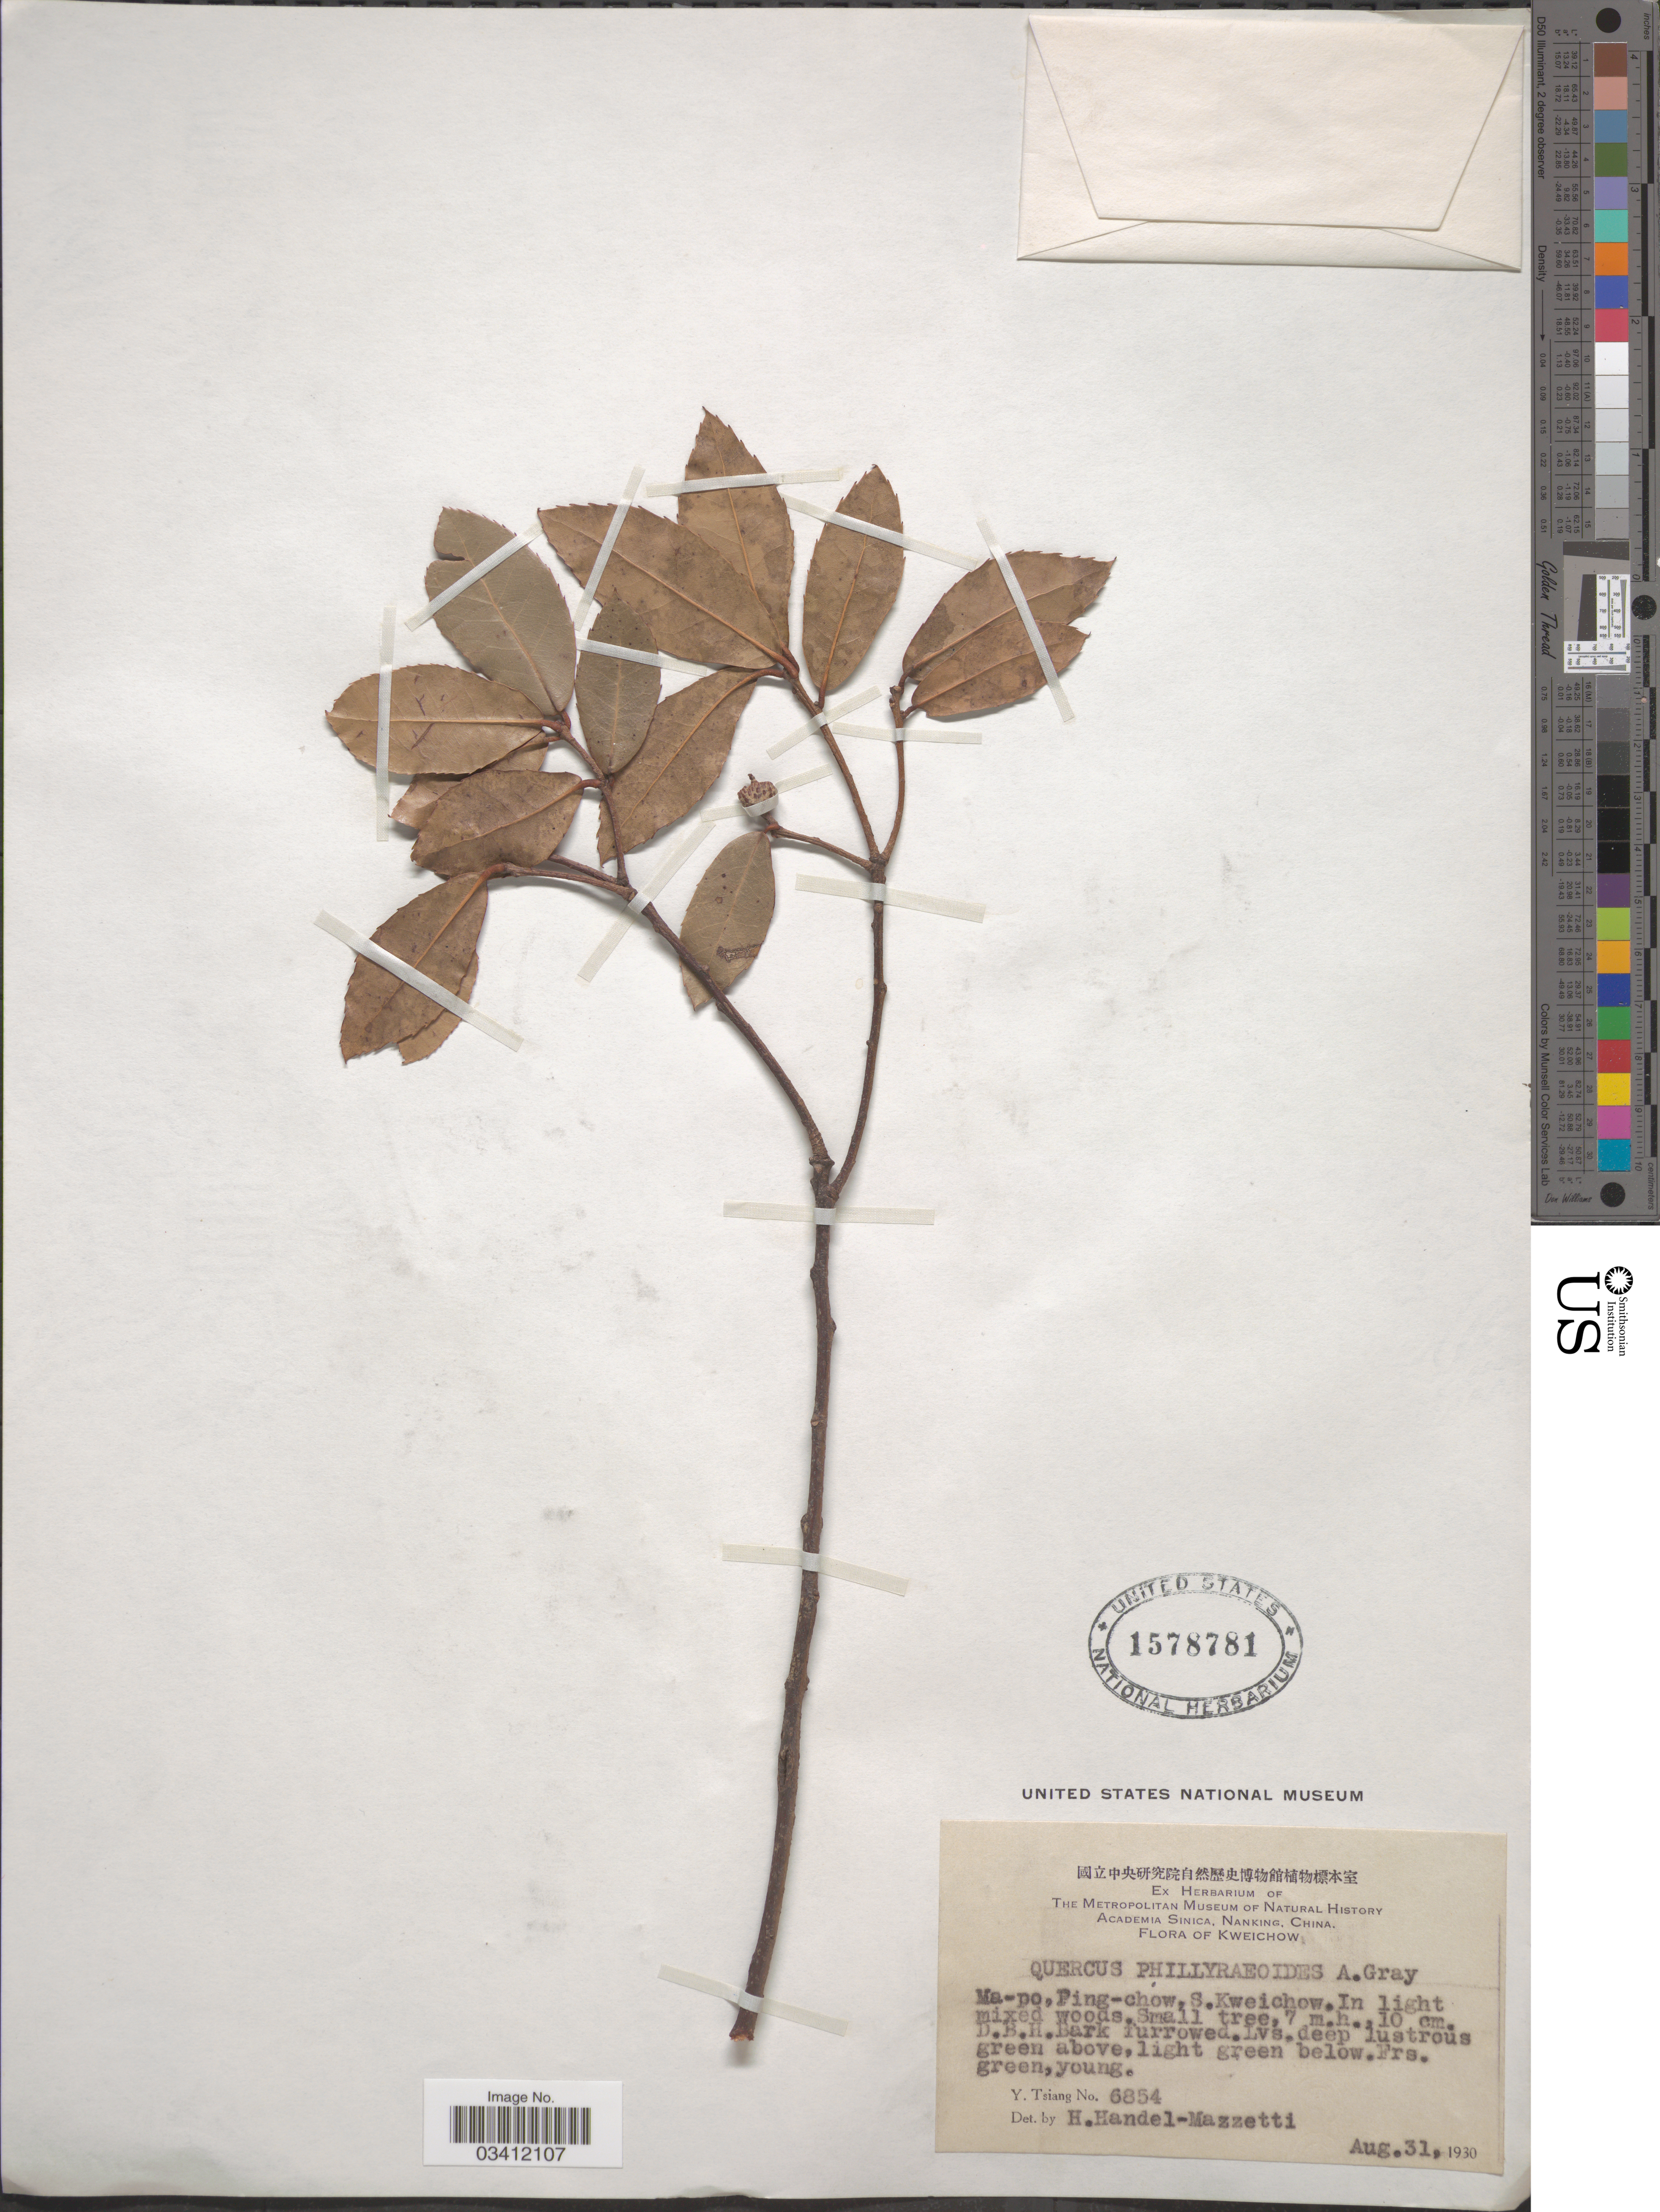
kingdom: Plantae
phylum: Tracheophyta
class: Magnoliopsida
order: Fagales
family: Fagaceae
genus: Quercus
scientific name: Quercus phillyraeoides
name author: A. Gray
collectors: Y. Tsiang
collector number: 6854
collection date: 1930-08-31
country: China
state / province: Guizhou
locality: Kweichow. Ma-po, Ping-chow, S. Kweichow.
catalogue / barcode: US 1578781